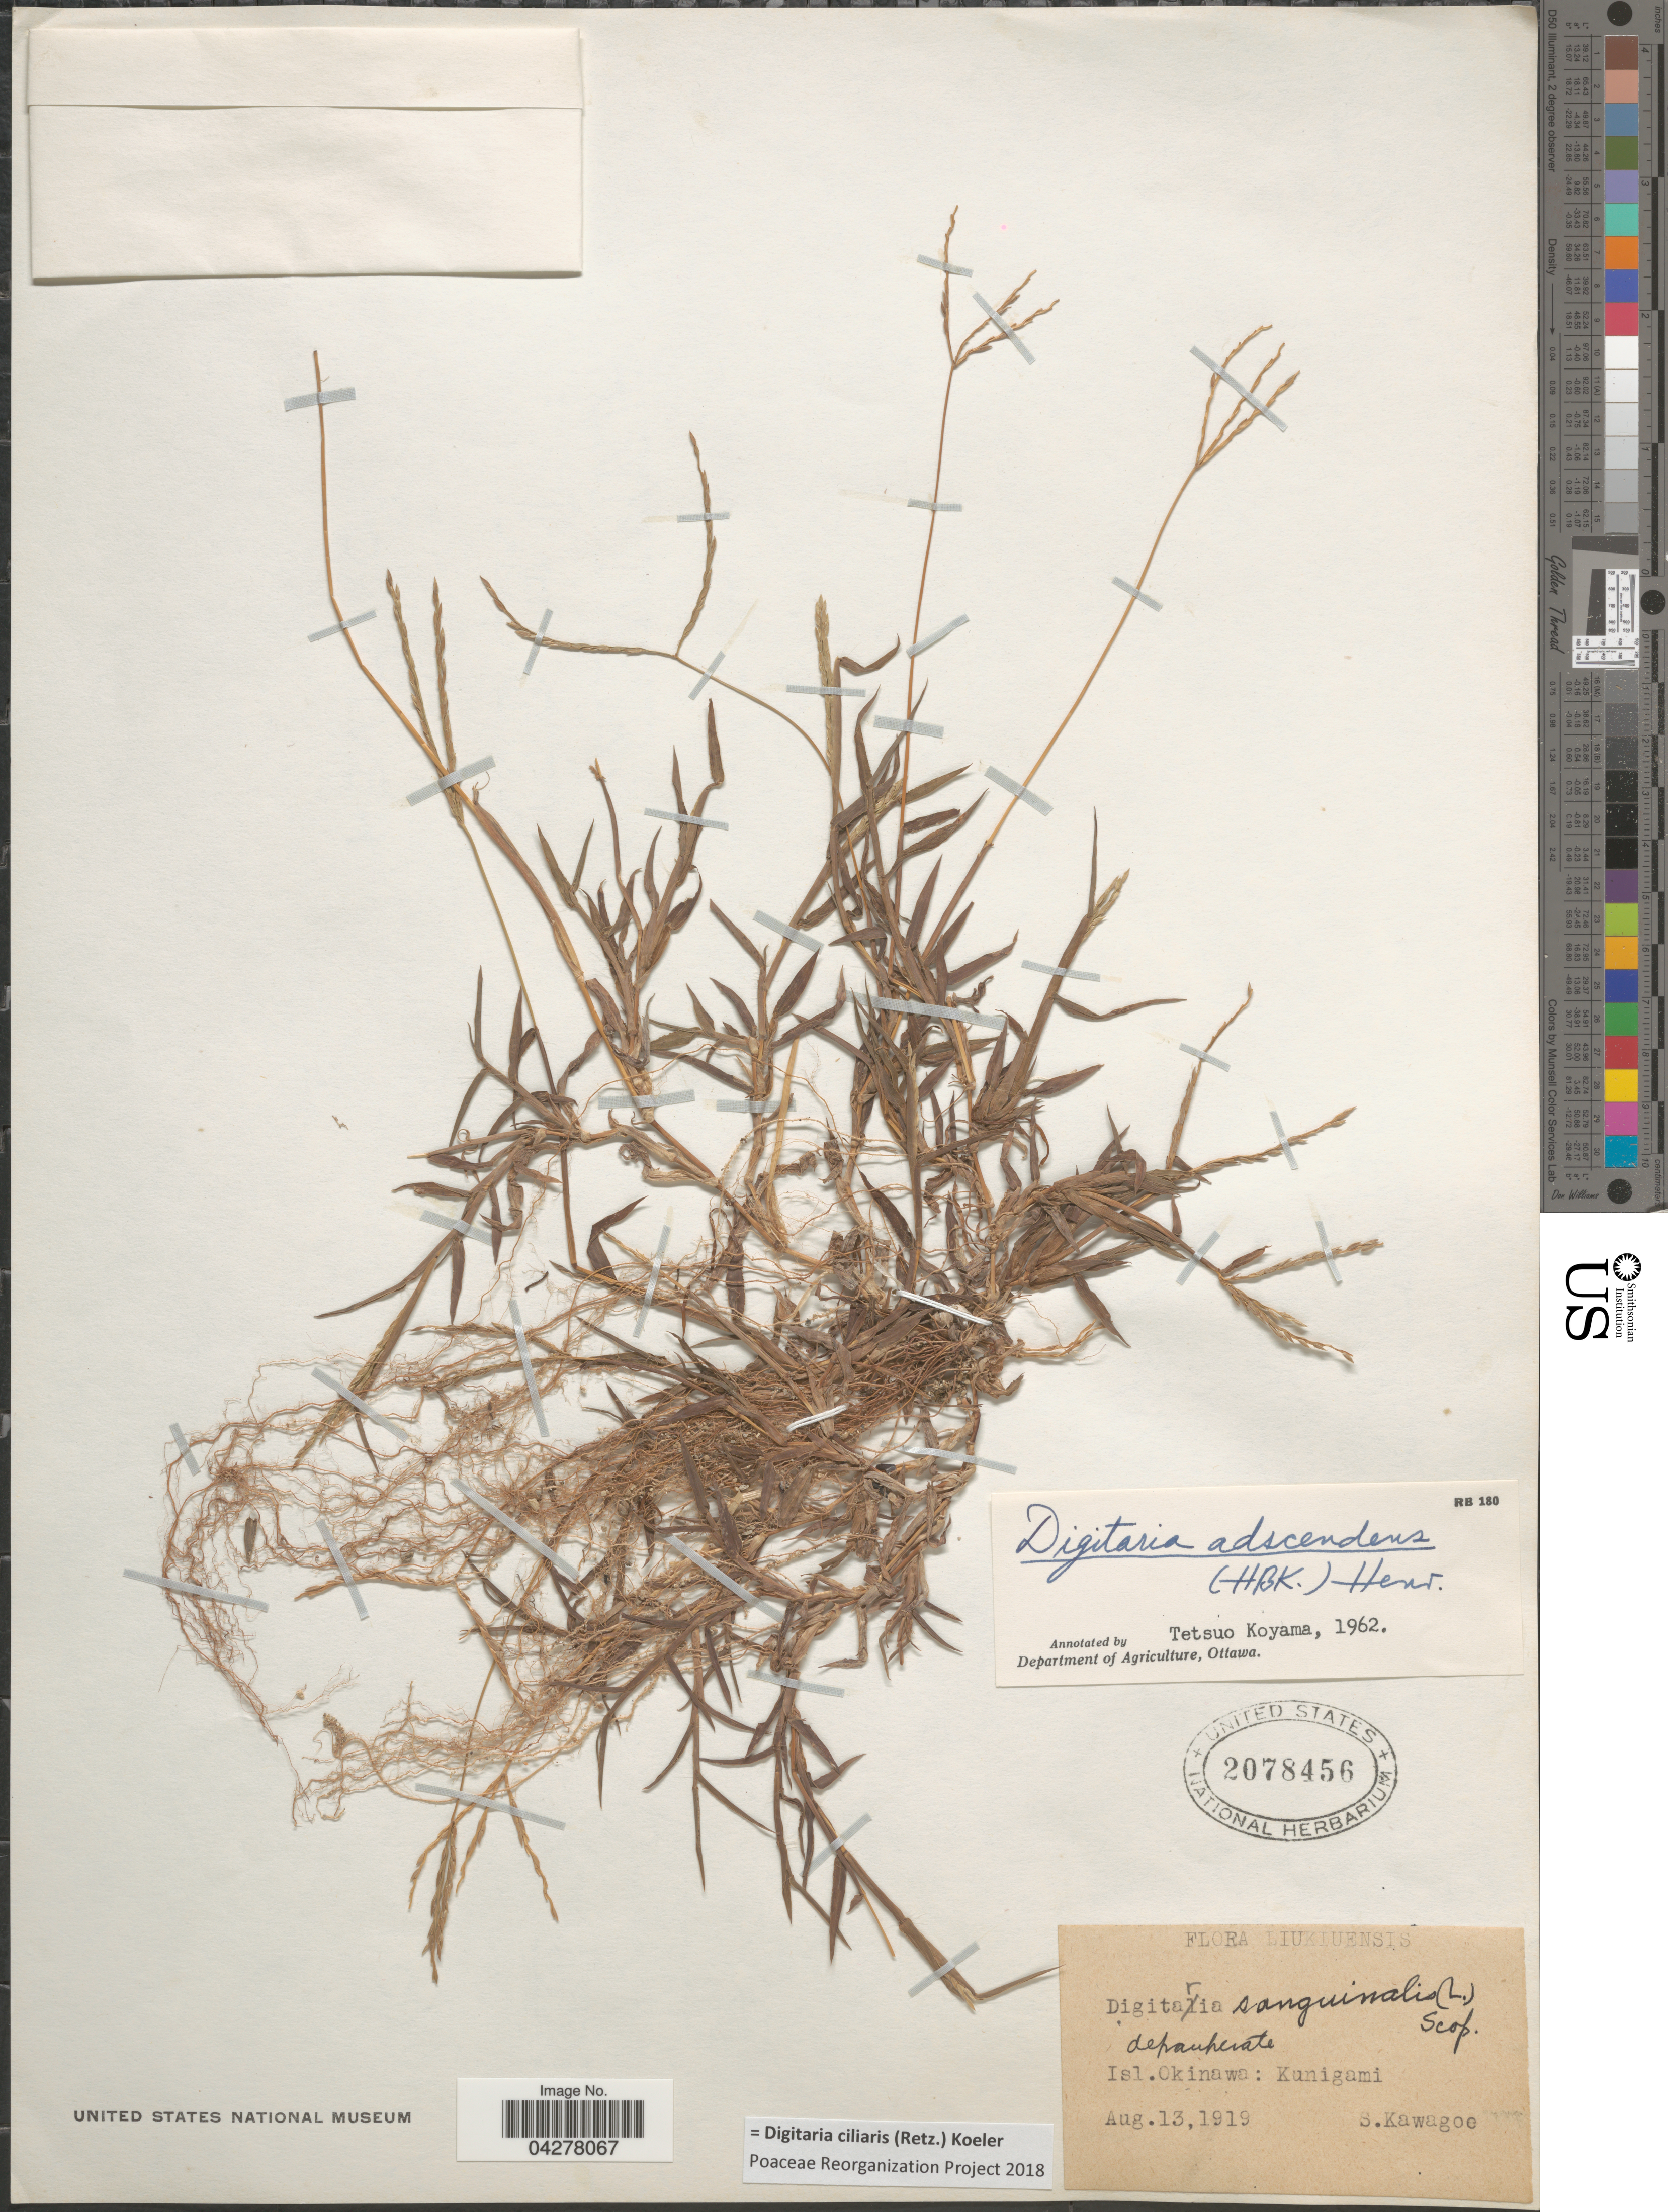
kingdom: Plantae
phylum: Tracheophyta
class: Liliopsida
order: Poales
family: Poaceae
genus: Digitaria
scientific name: Digitaria ciliaris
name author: (Retz.) Koeler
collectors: S. Kawagoe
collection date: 1919-08-13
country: Japan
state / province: Okinawa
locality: Liukiuensis. Isl. Okinawa: Kunigami.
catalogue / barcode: US 2078456